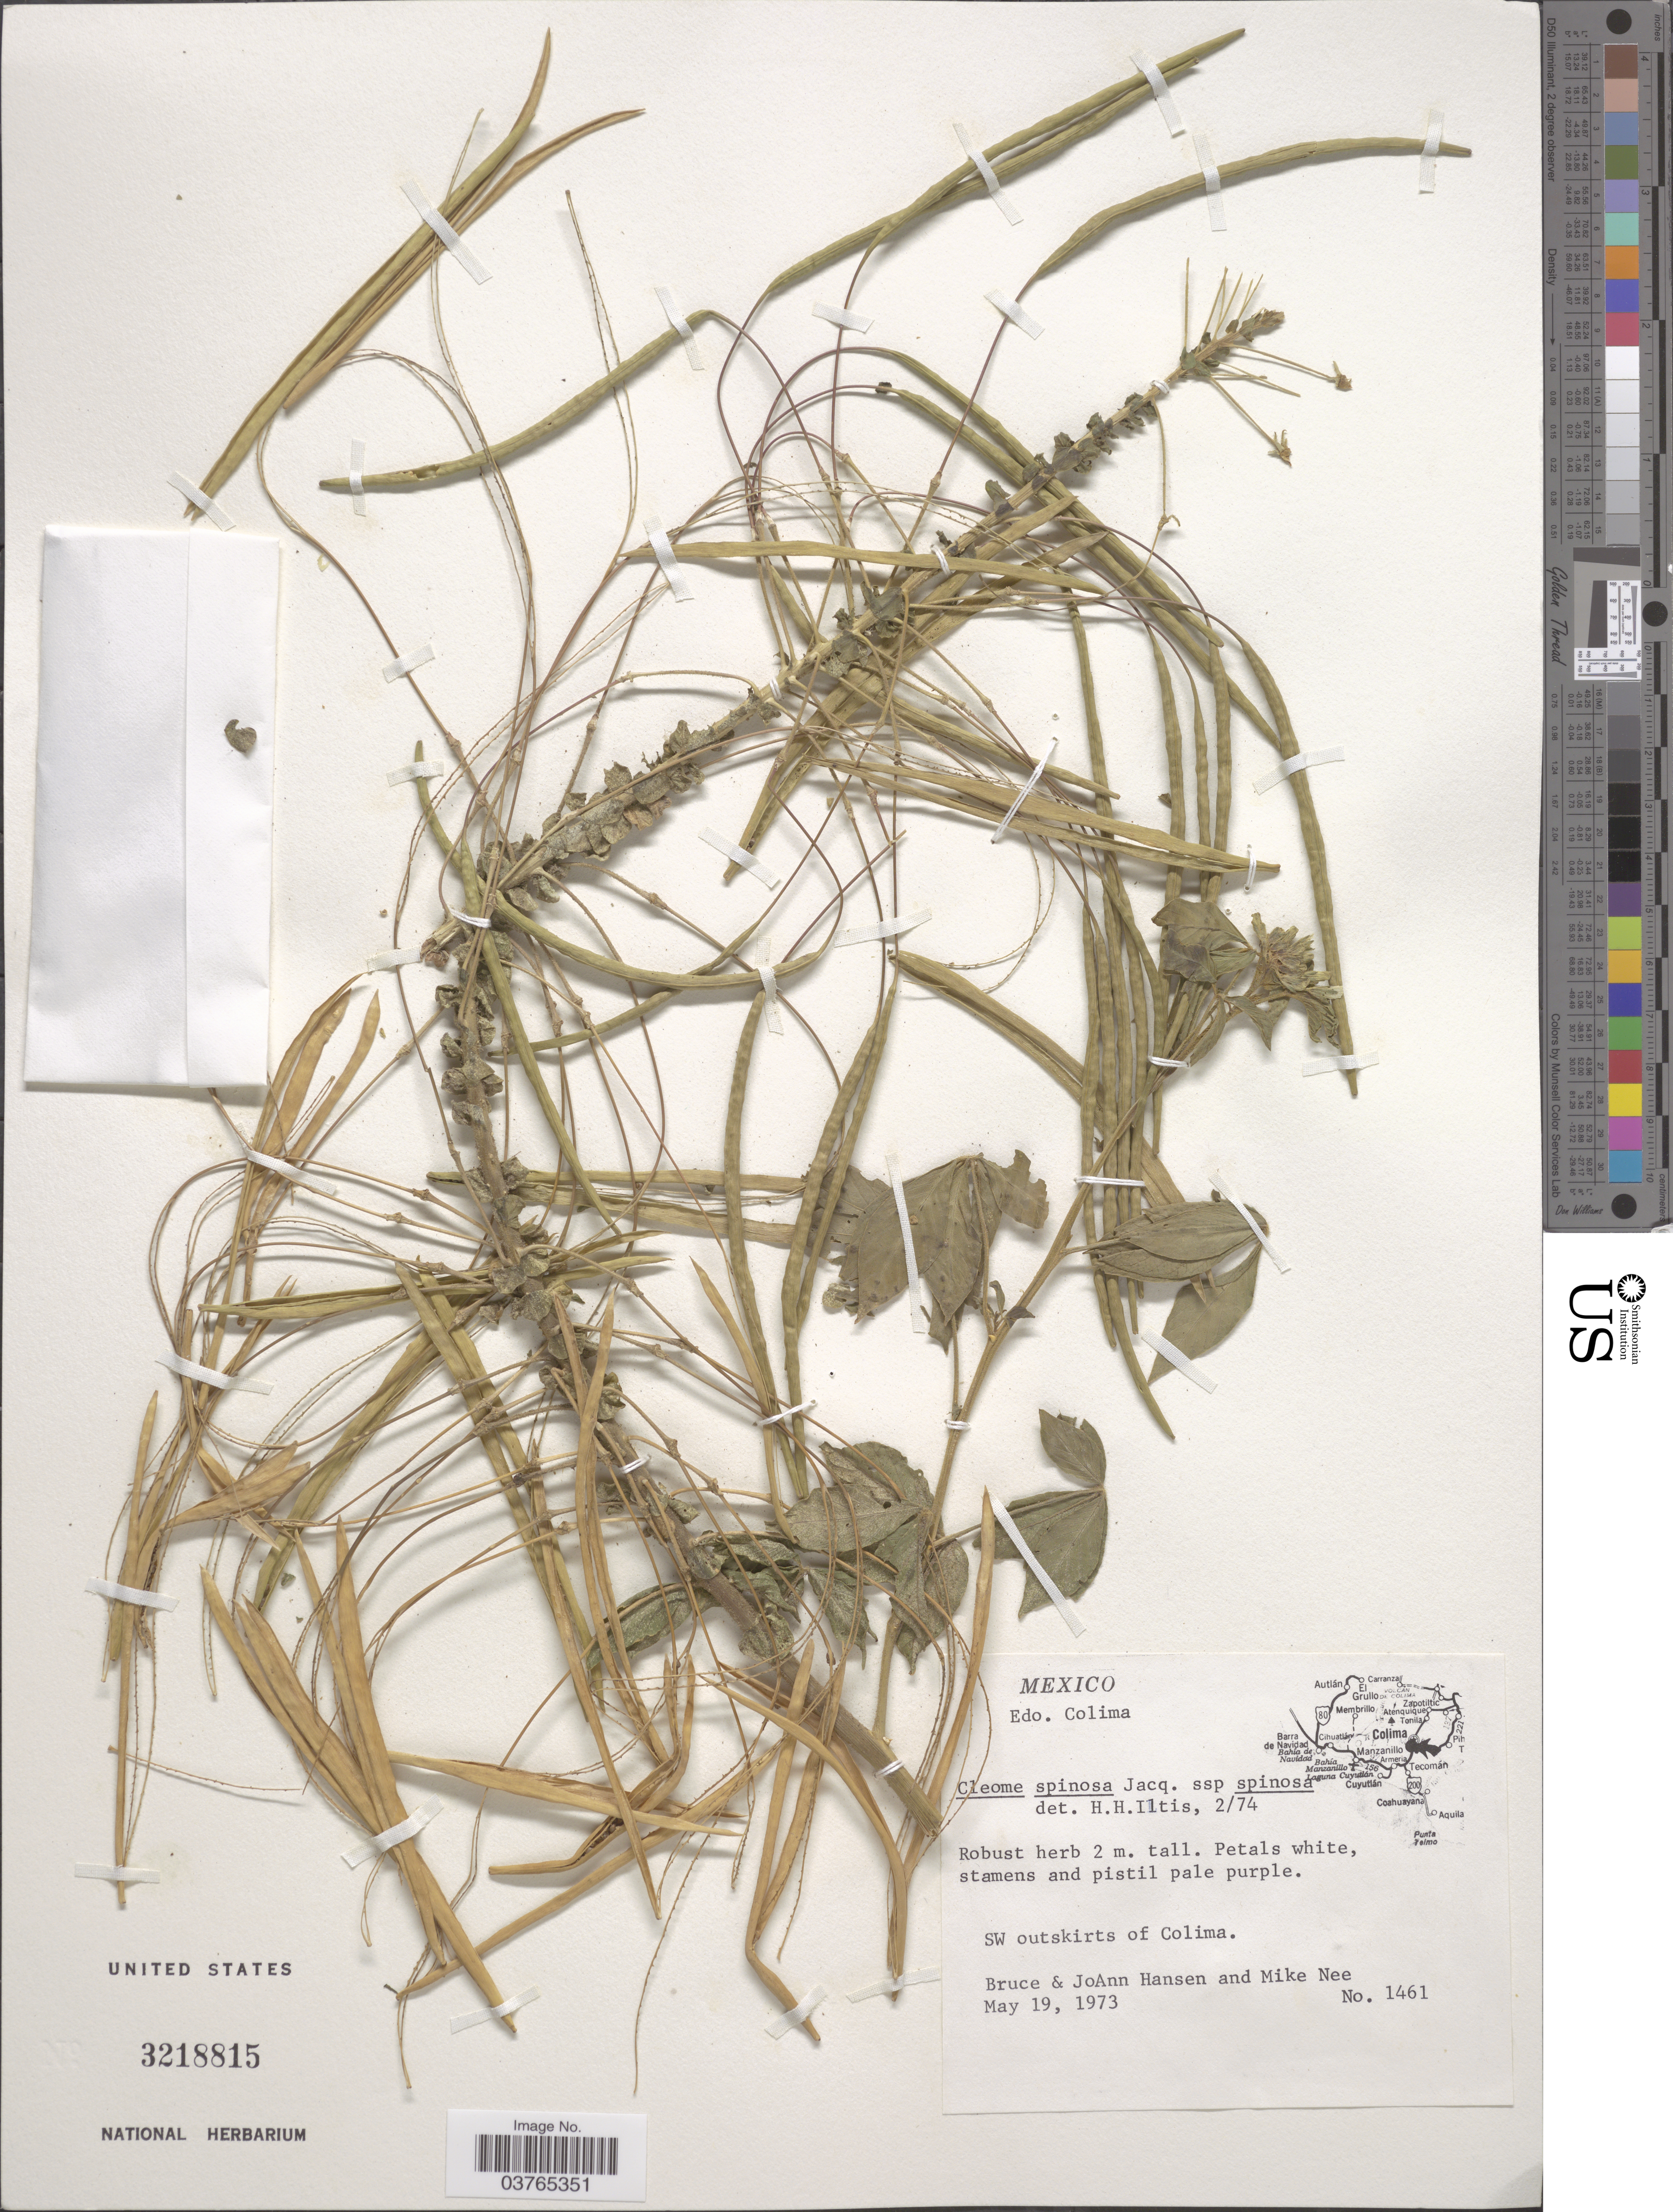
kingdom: Plantae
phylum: Tracheophyta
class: Magnoliopsida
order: Brassicales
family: Cleomaceae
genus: Tarenaya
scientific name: Tarenaya spinosa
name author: (Jacq.) Raf.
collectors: B. Hansen, J. Hansen & M. Nee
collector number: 1461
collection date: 1973-05-19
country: Mexico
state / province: Colima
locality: Edo. Colima. SW outskirts of Colima.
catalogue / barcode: US 3218815